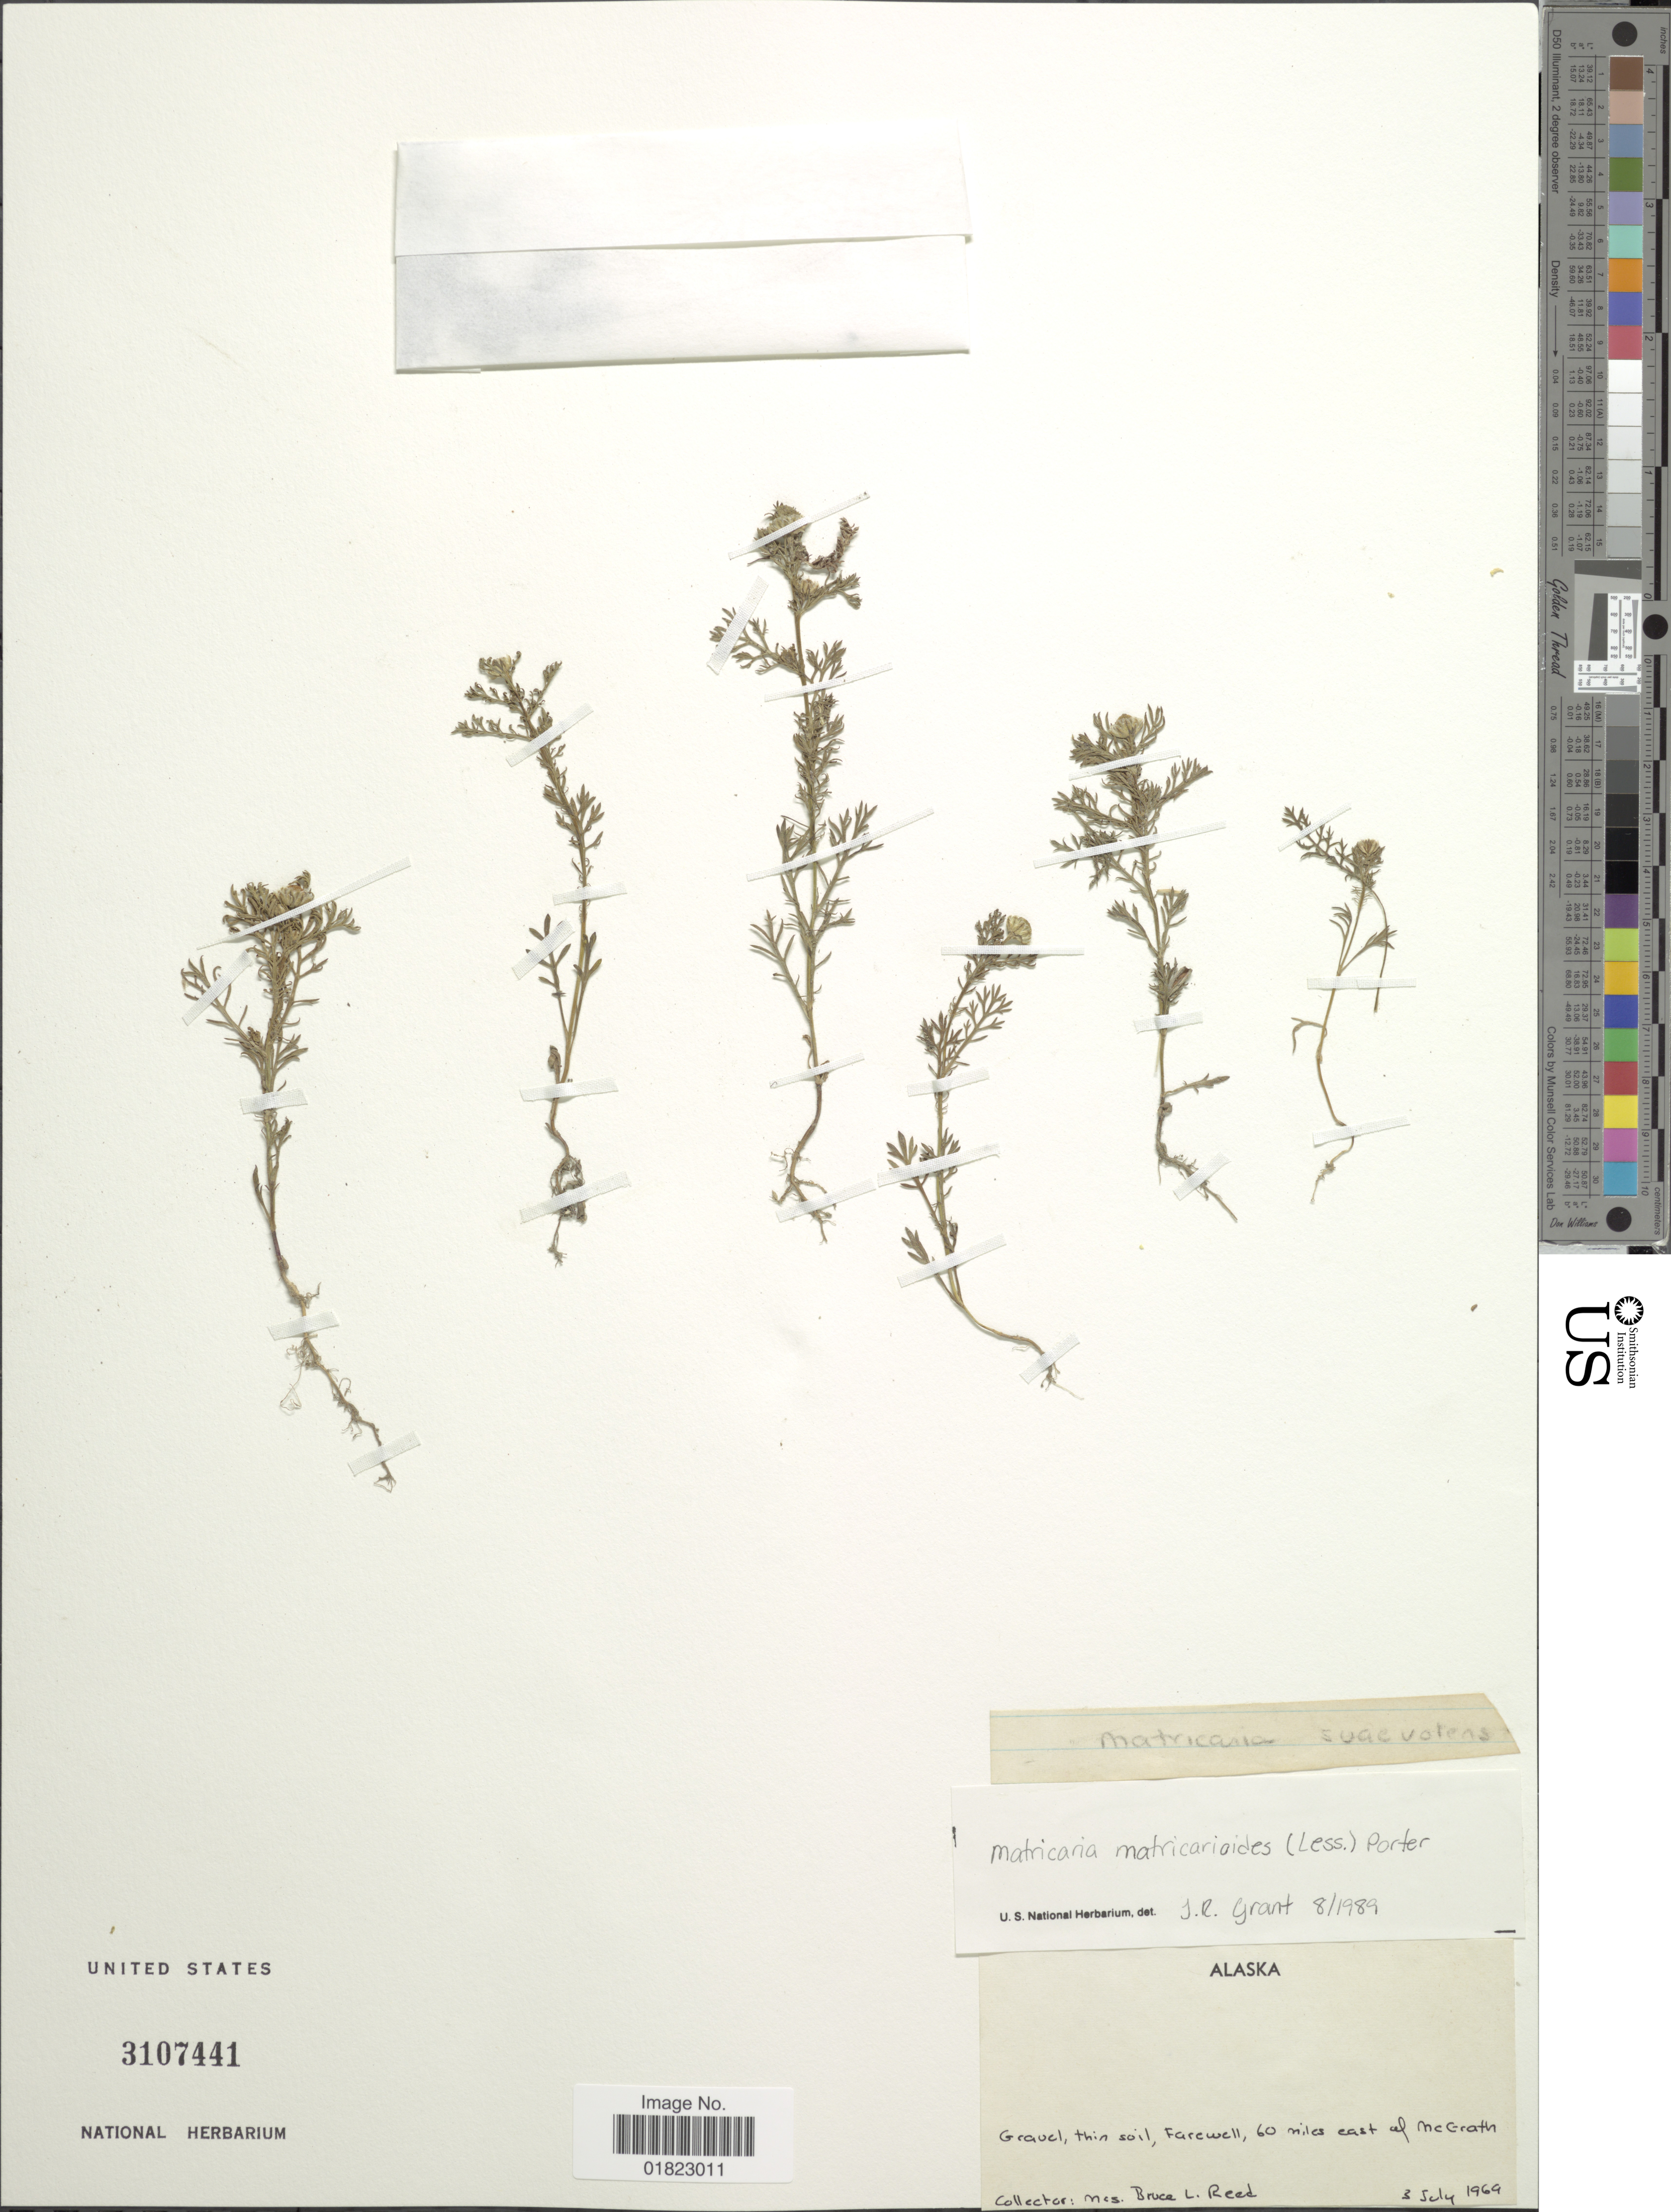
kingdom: Plantae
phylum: Tracheophyta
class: Magnoliopsida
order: Asterales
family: Asteraceae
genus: Matricaria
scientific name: Matricaria matricarioides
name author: (Less.) Porter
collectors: B. Reed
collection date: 1969-07-03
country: United States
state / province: Alaska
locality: Gravel, thin soil. Farewell, 60 miles east of McGrath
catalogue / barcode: US 3107441